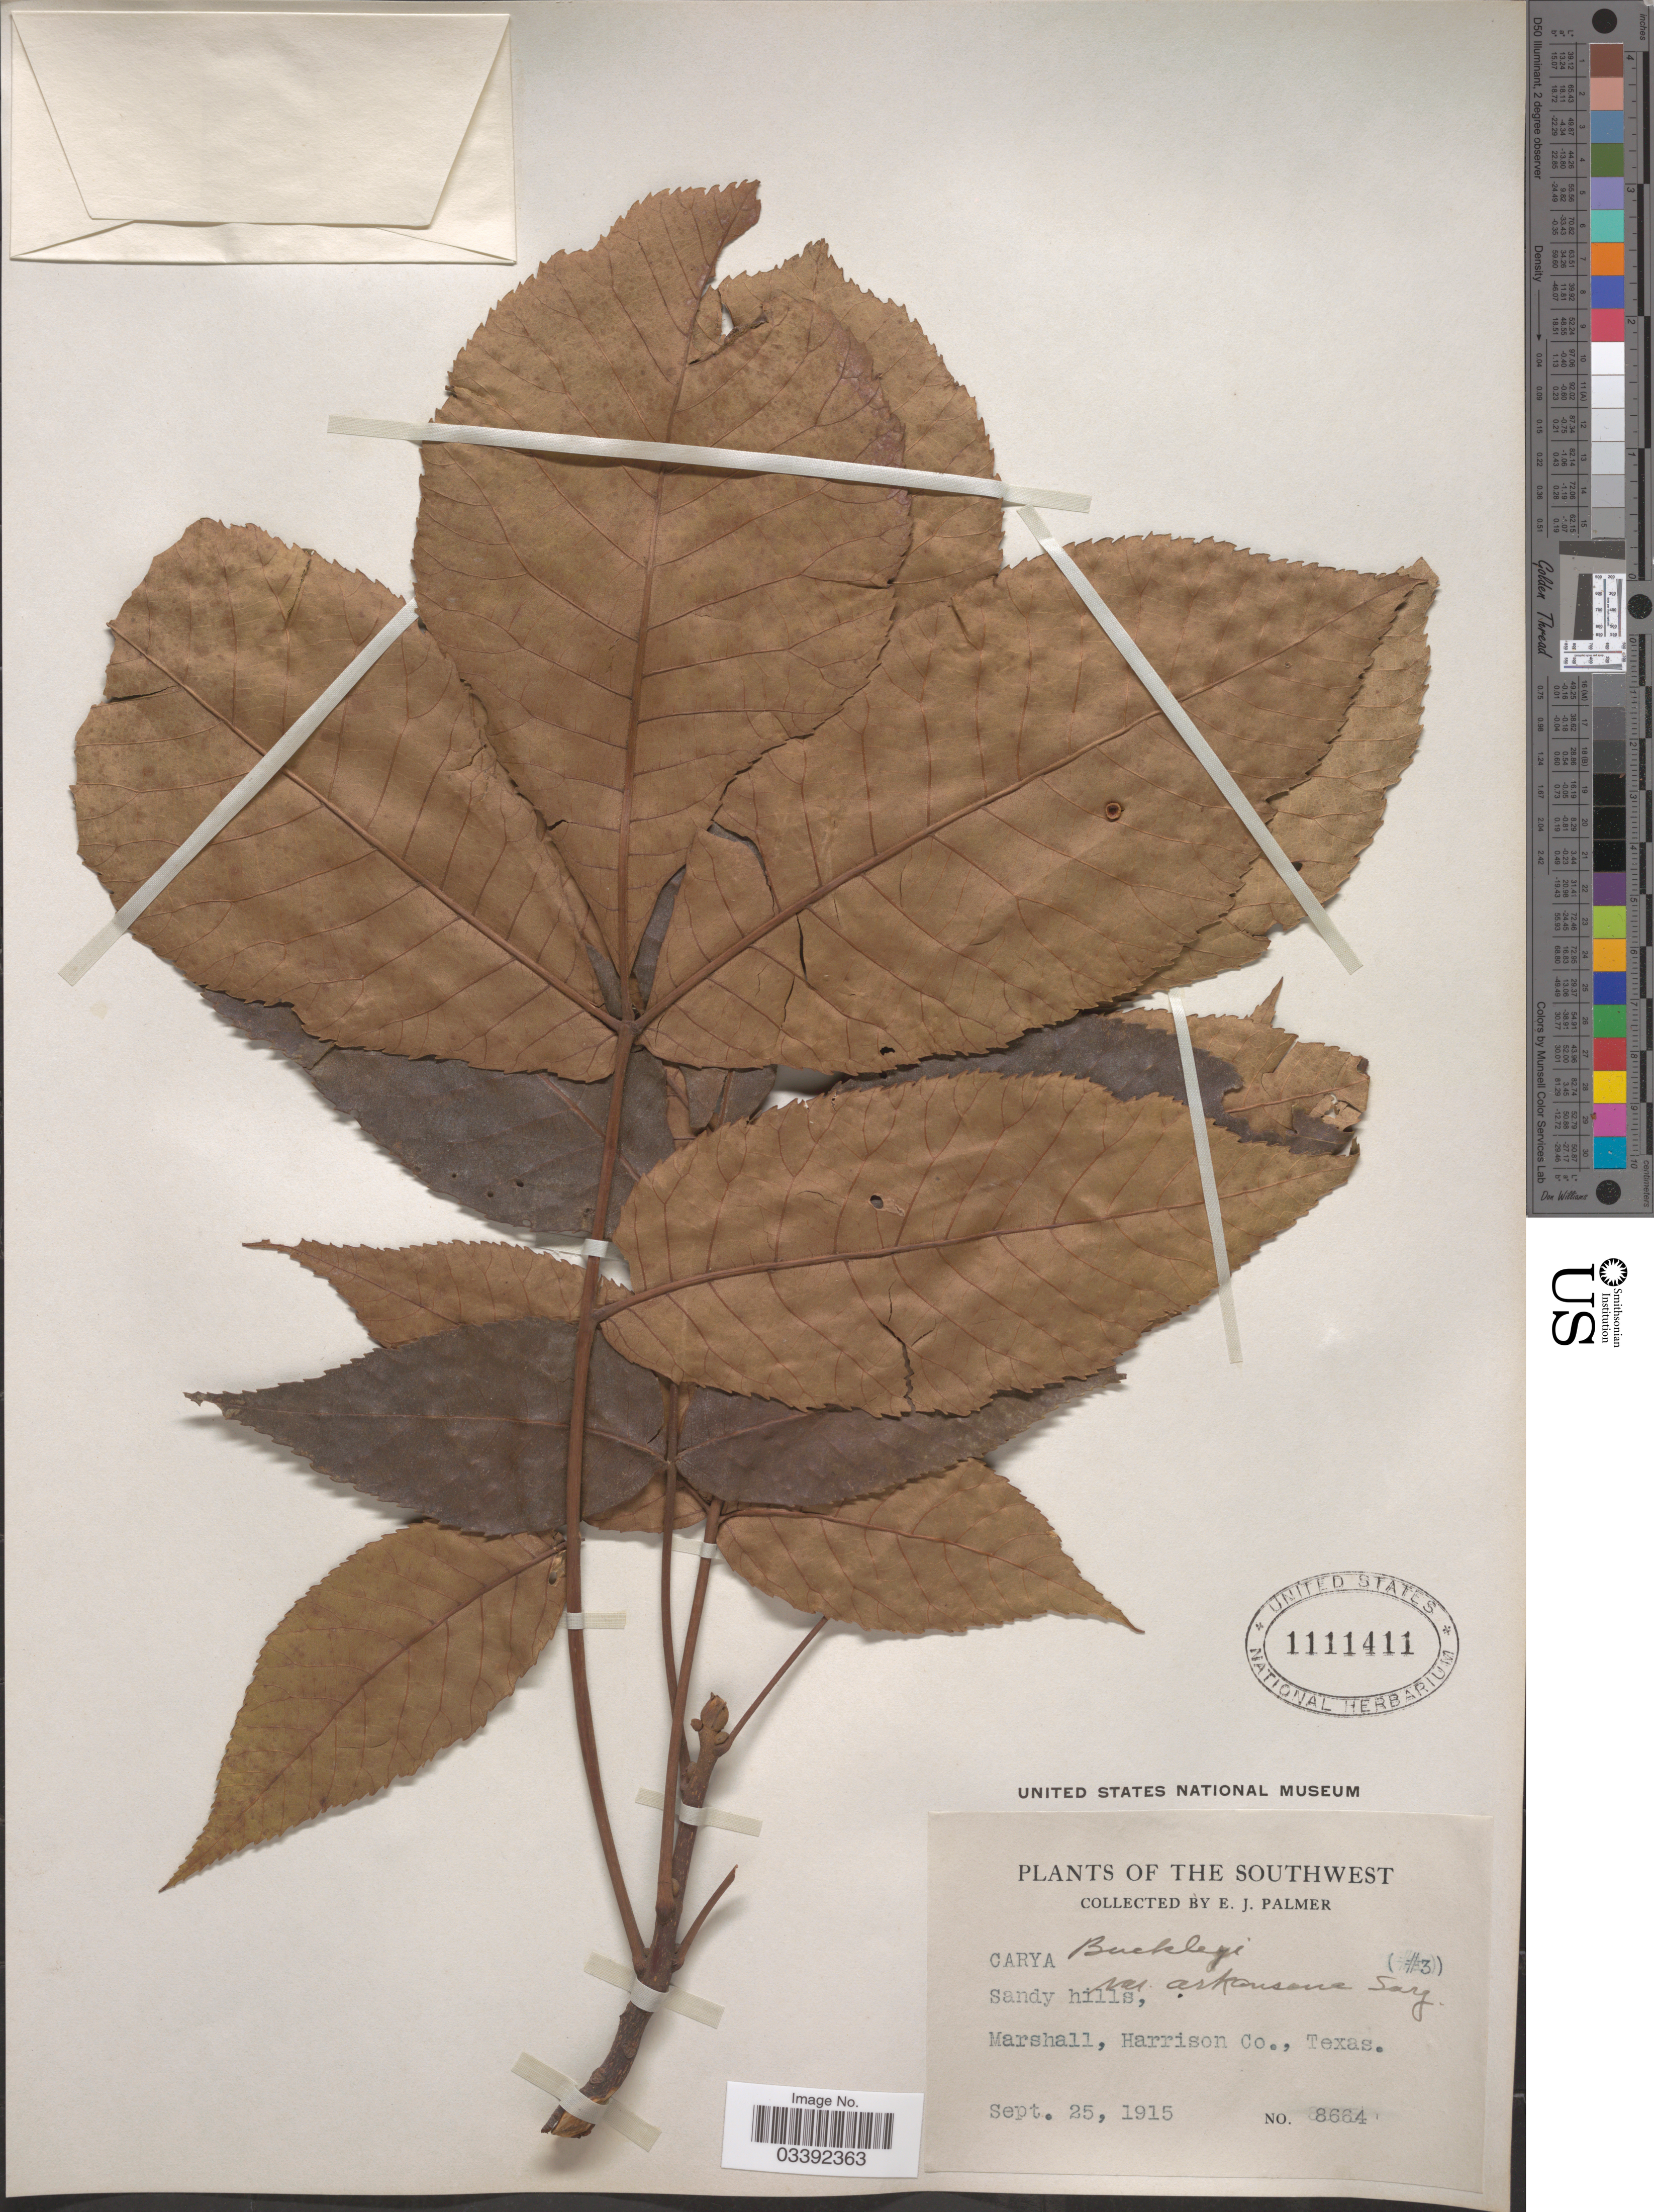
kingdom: Plantae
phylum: Tracheophyta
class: Magnoliopsida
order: Fagales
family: Juglandaceae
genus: Carya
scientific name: Carya texana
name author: Buckley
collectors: E. J. Palmer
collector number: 8664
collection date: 1915-09-25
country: United States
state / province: Texas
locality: Southwest. Marshall, Harrison Co.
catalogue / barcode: US 1111411